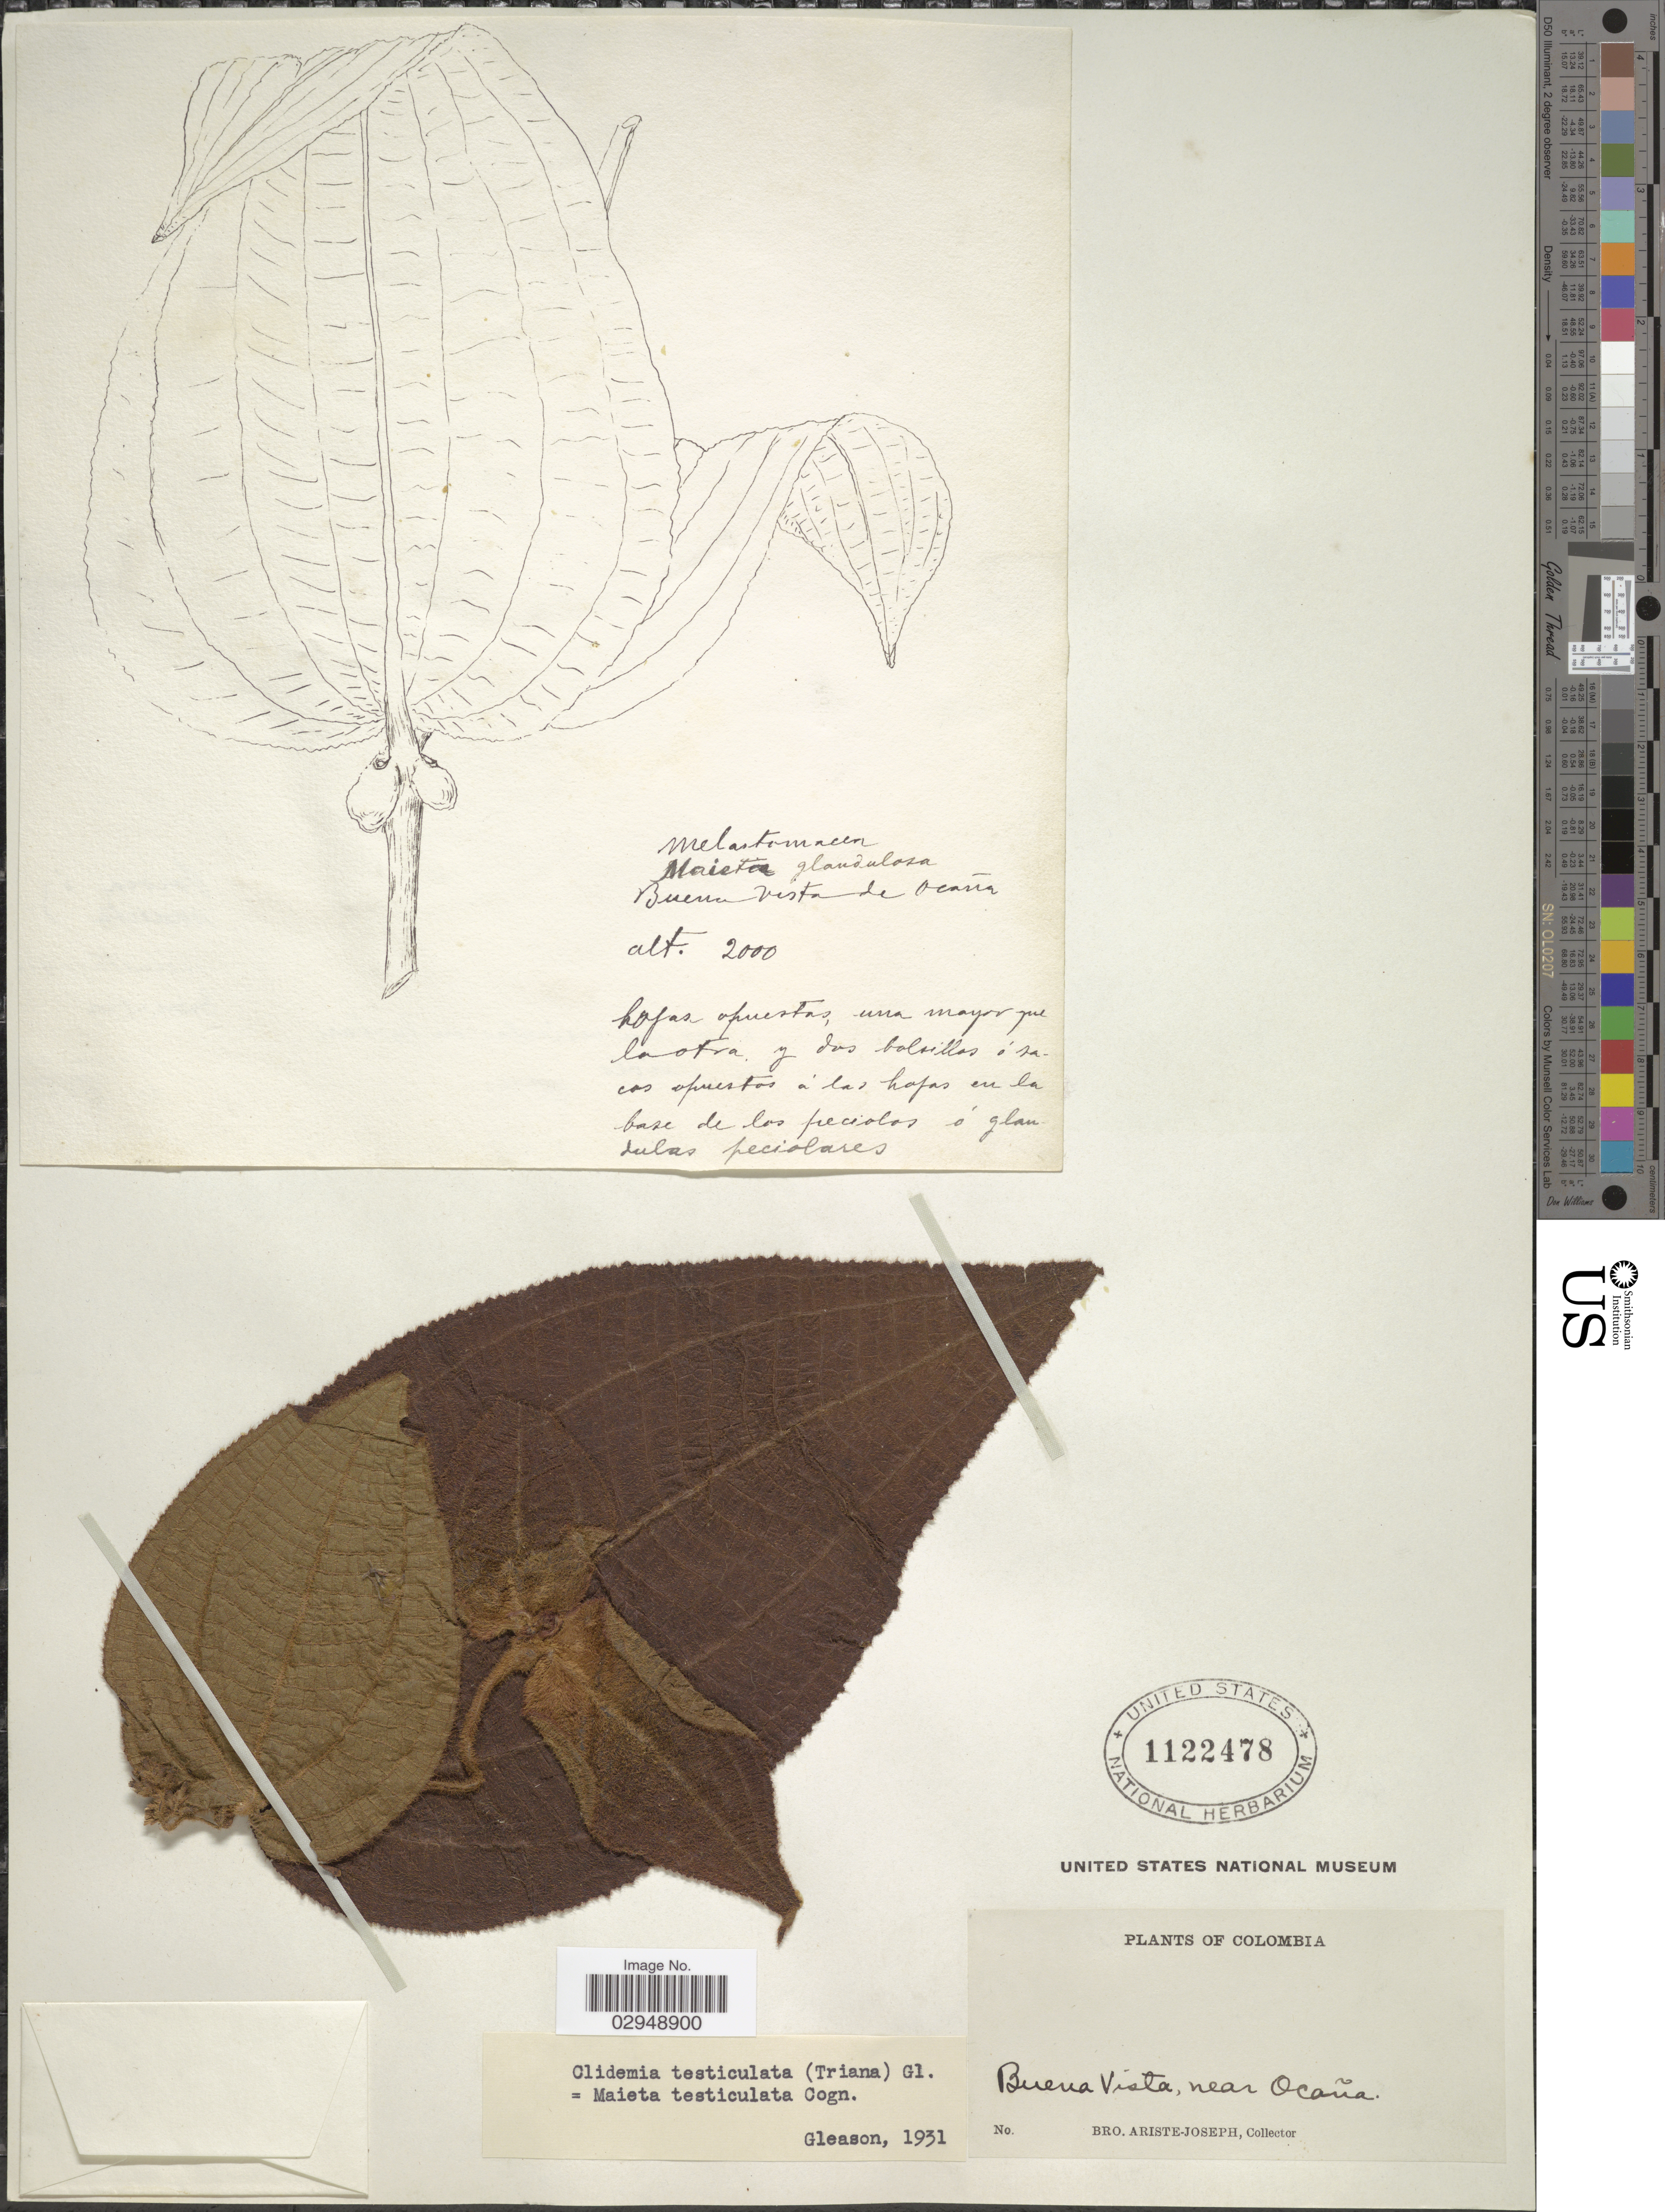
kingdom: Plantae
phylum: Tracheophyta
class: Magnoliopsida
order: Myrtales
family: Melastomataceae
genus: Clidemia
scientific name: Clidemia ciliata var. elata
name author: D. Don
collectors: Bro. Ariste-Joseph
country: Colombia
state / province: Norte de Santander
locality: Buena Vista, near Ocaña.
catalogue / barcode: US 1122478